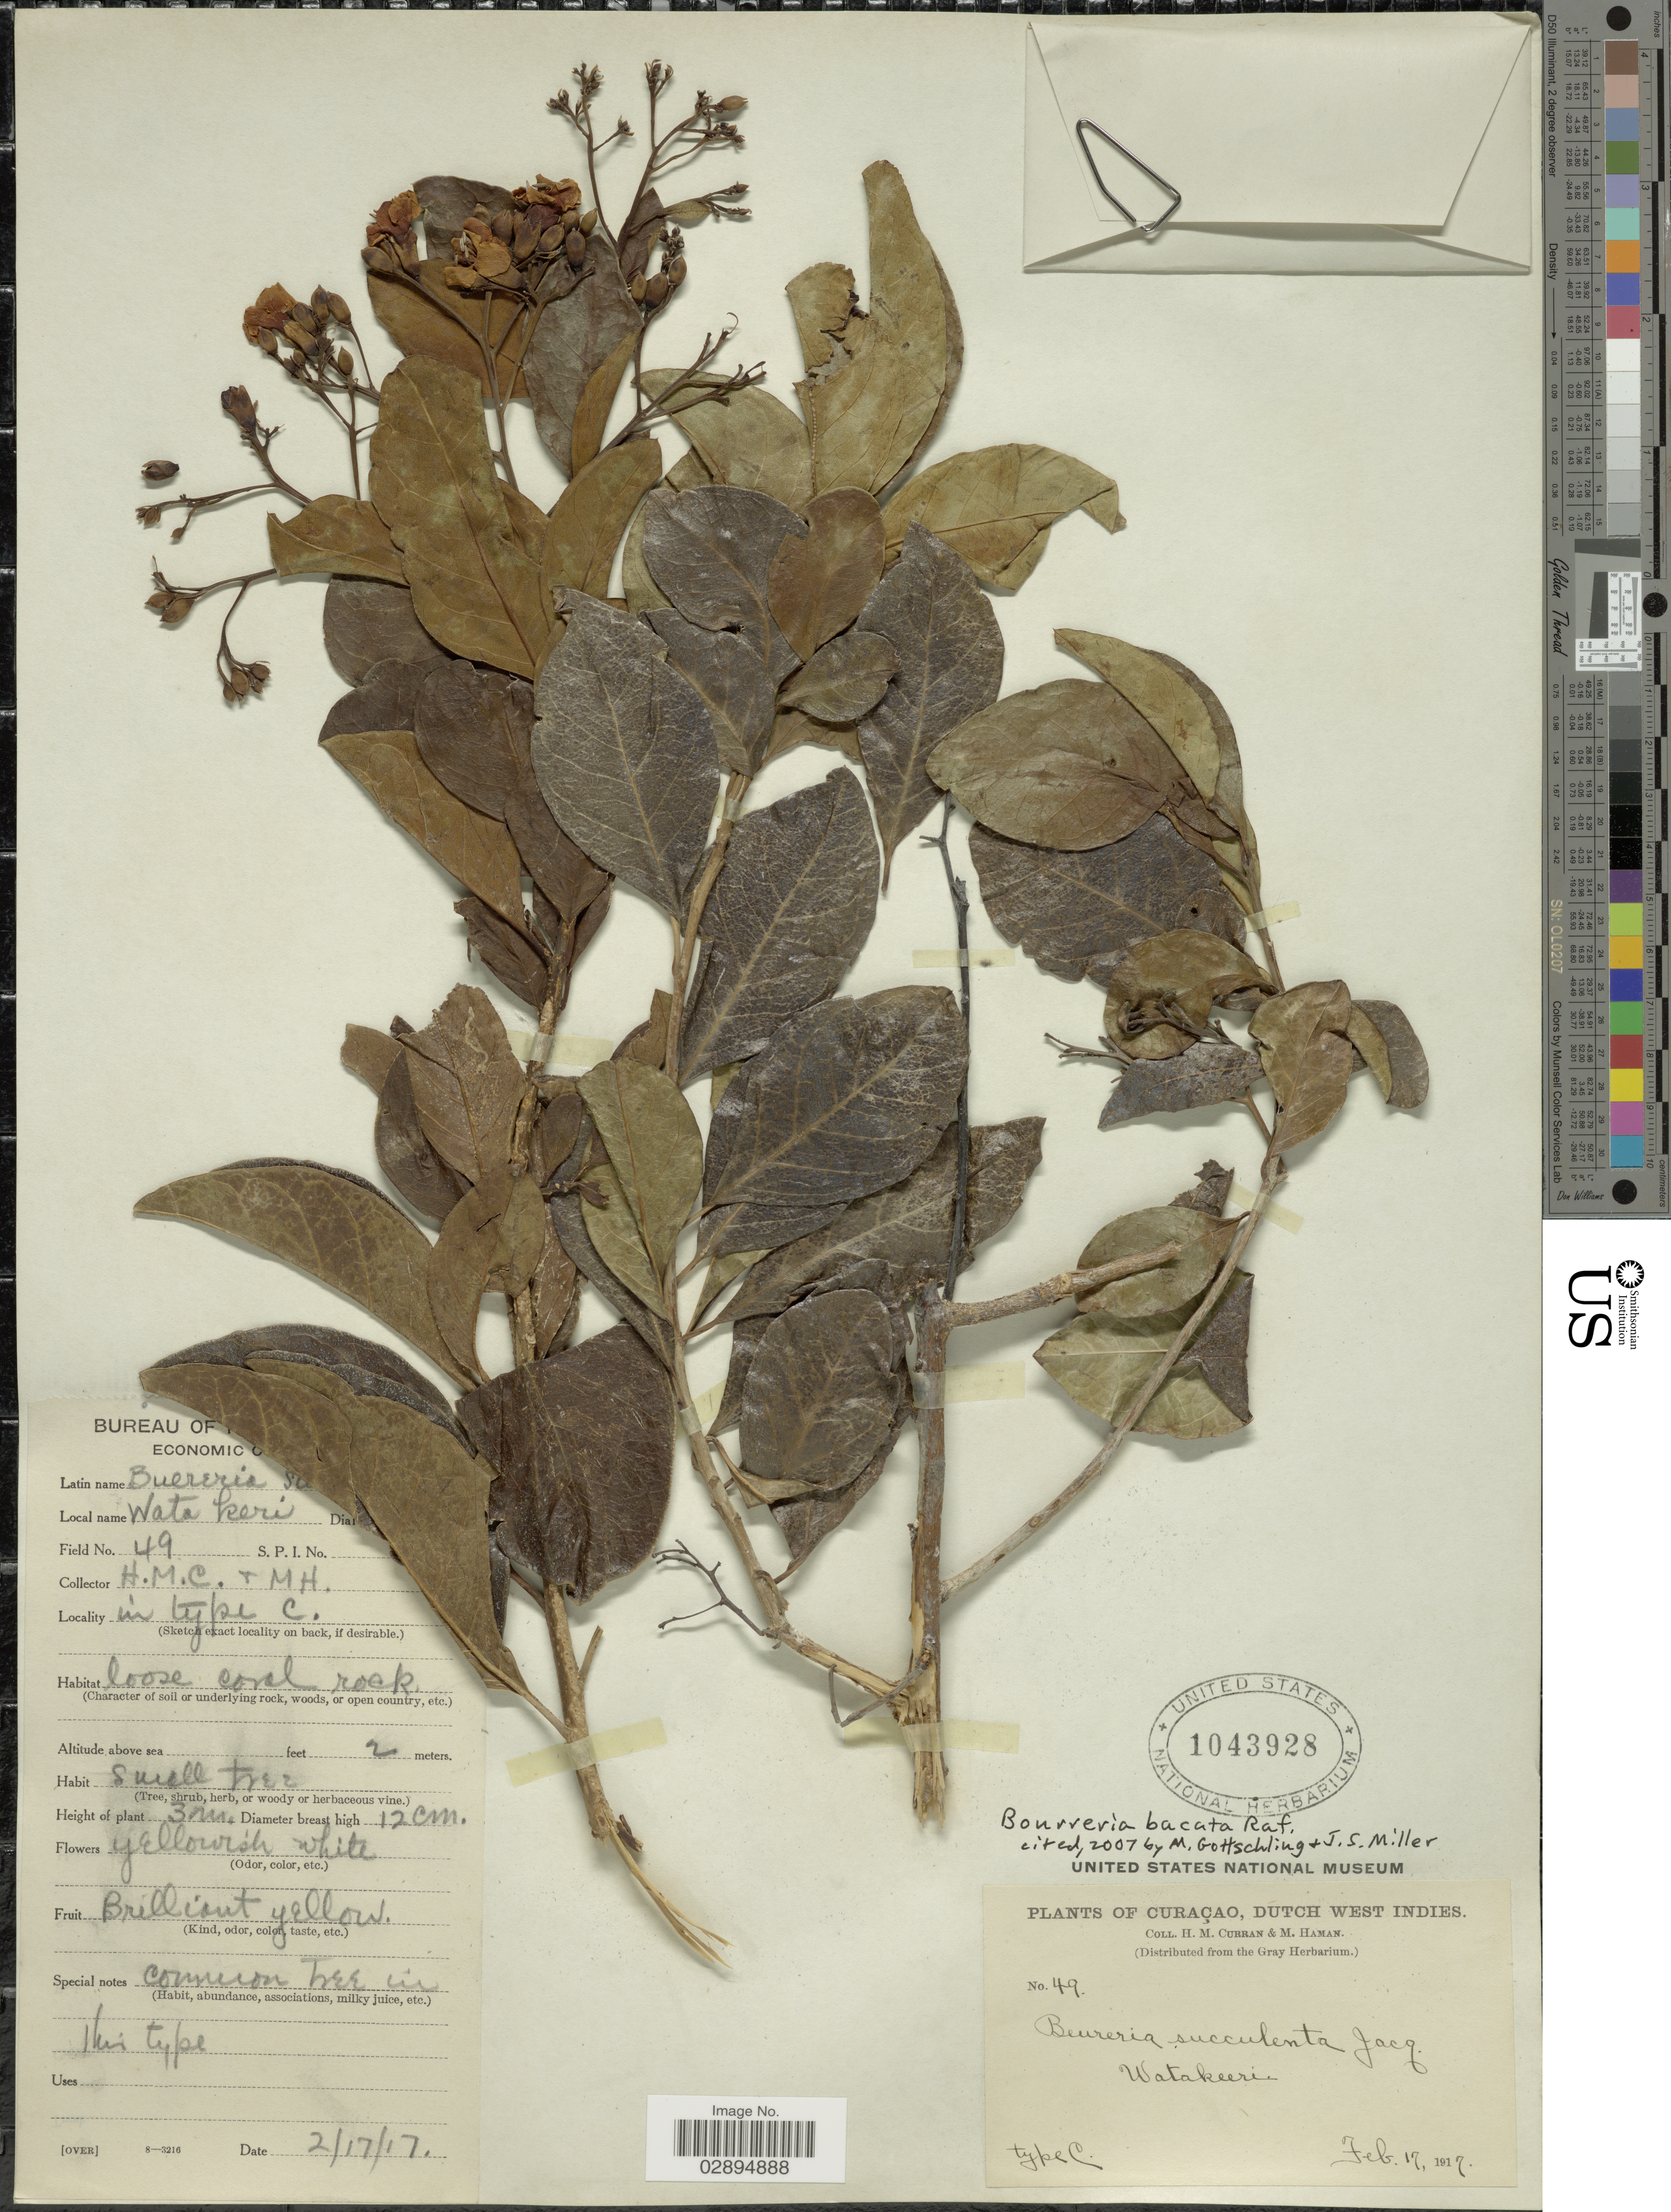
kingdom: Plantae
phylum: Tracheophyta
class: Magnoliopsida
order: Boraginales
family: Ehretiaceae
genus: Bourreria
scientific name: Bourreria baccata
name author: Raf.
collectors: H. M. Curran & M. Haman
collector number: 49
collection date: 1917-02-17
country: Curaçao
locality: Dutch West Indies. In type C. Watakeeri.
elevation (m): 2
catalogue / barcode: US 1043928